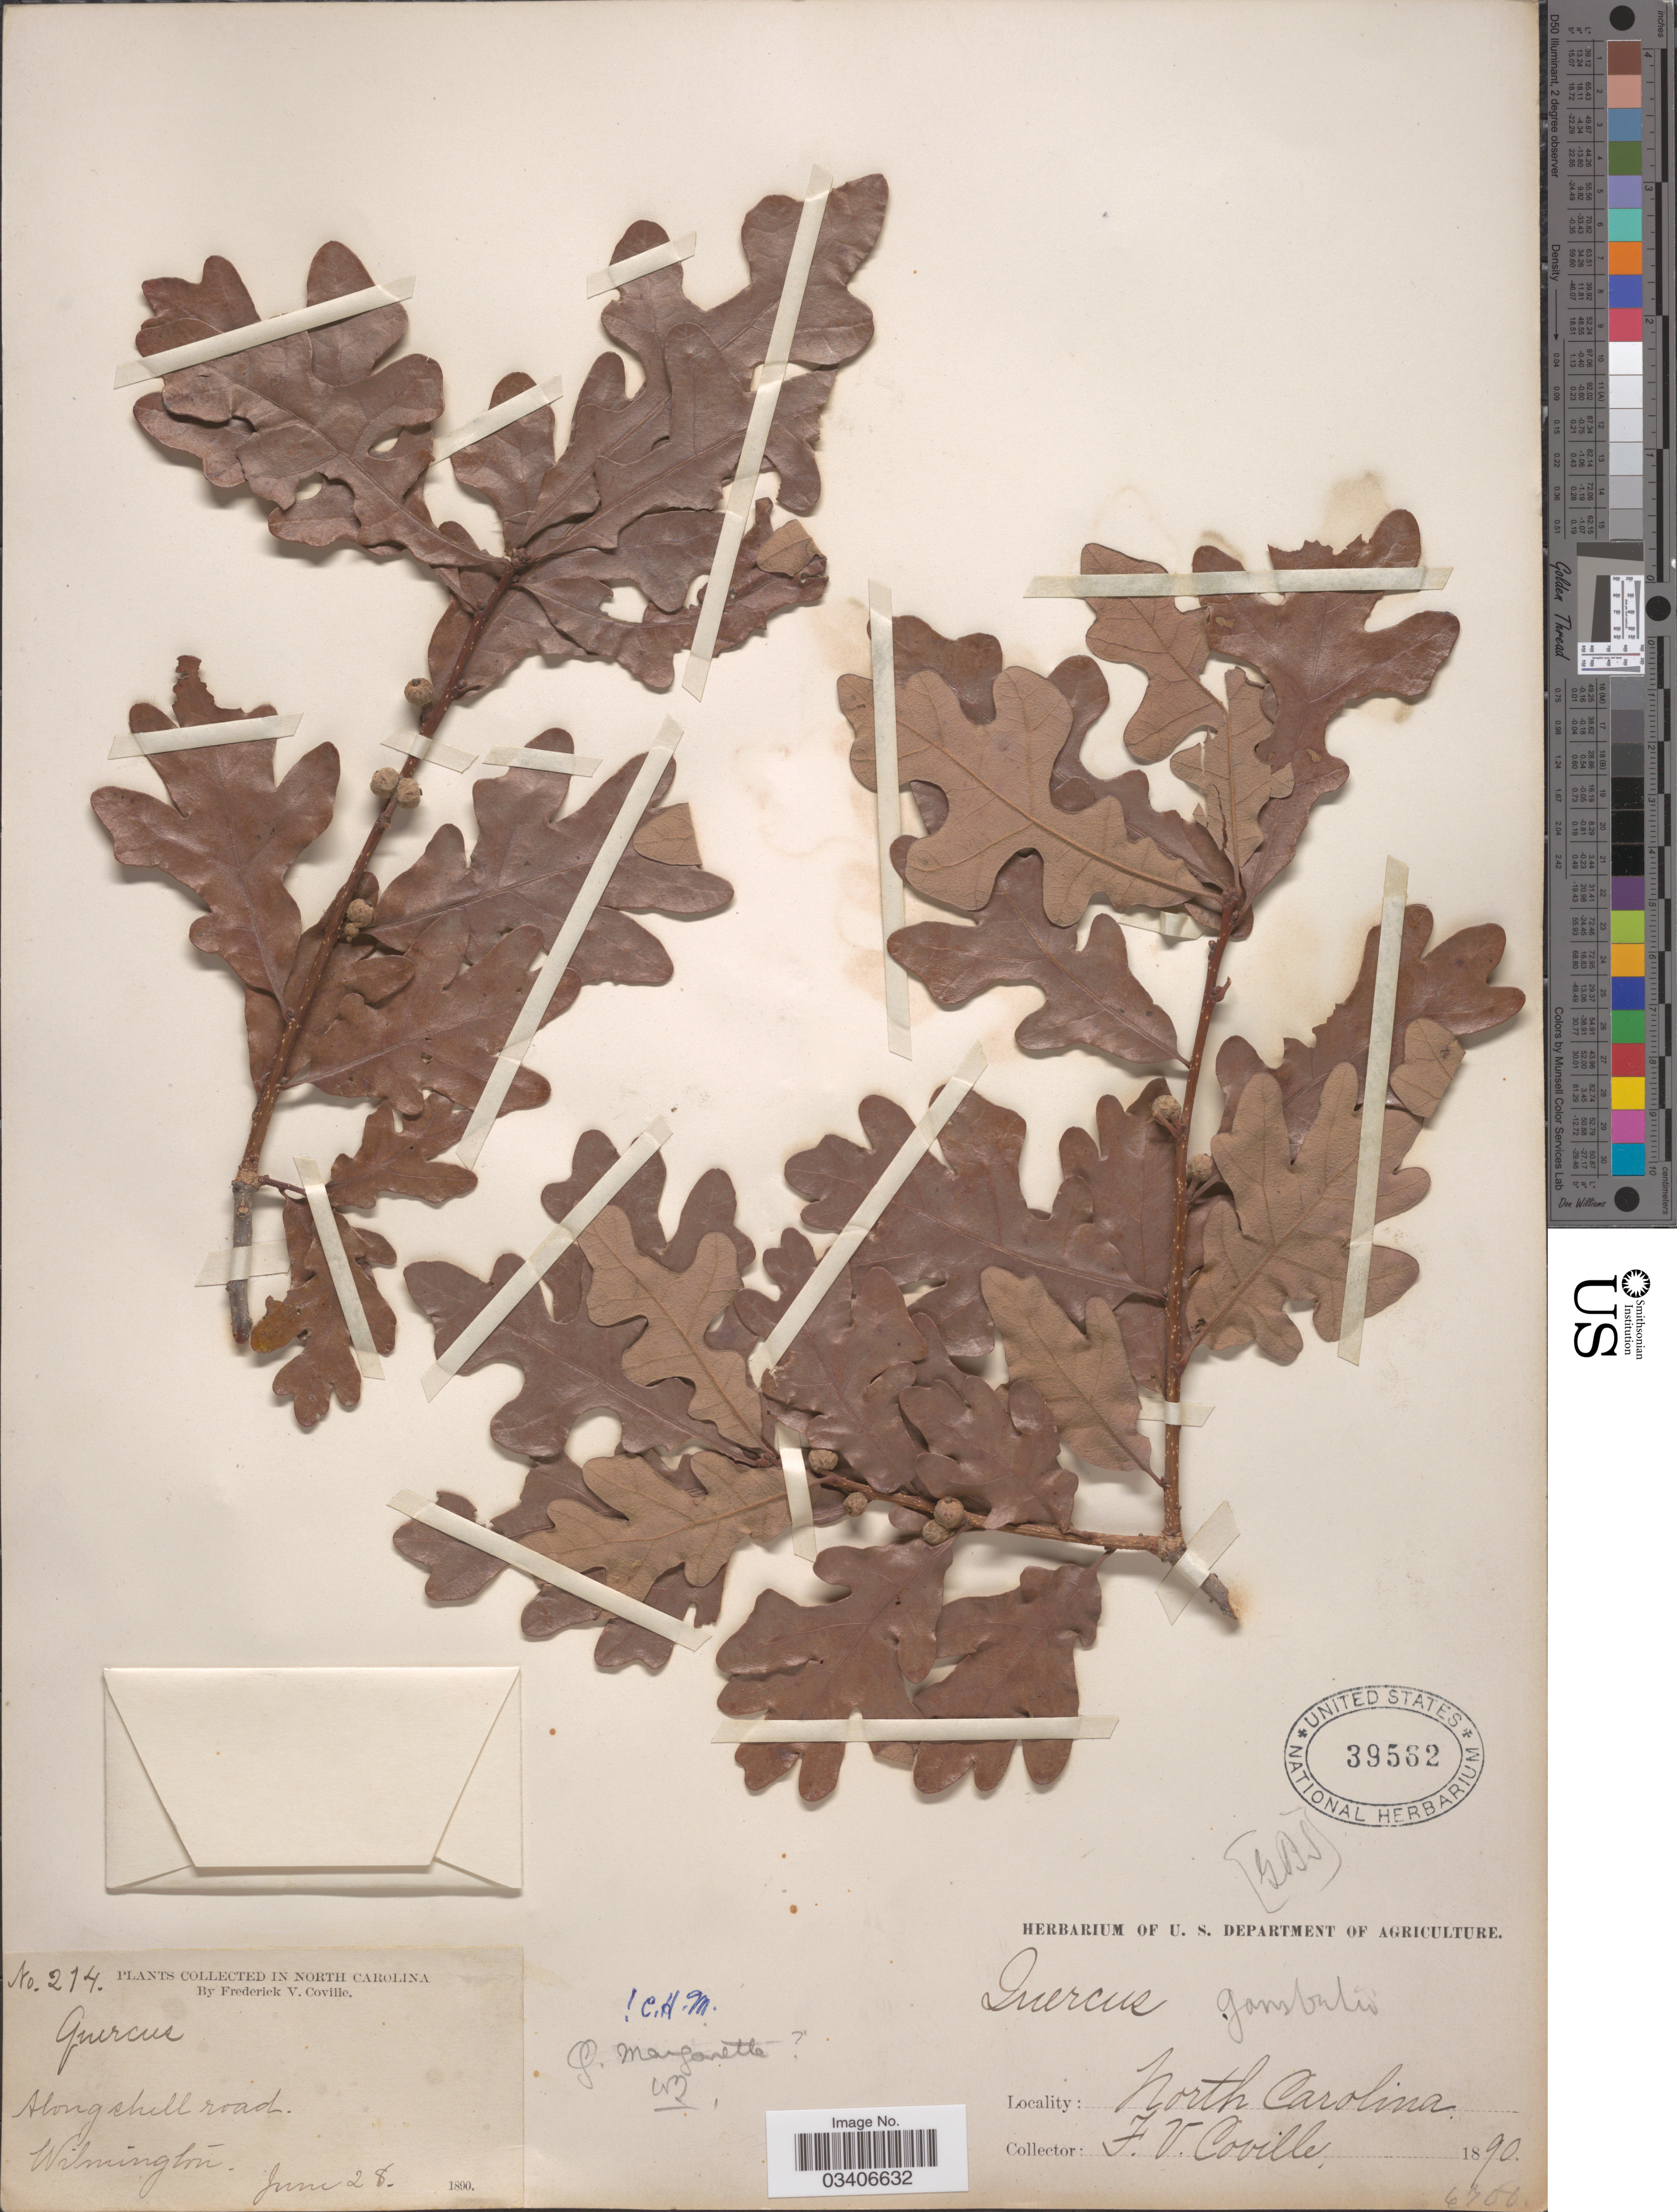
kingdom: Plantae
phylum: Tracheophyta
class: Magnoliopsida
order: Fagales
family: Fagaceae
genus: Quercus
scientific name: Quercus margarettae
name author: Ashe ex Small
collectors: F. V. Coville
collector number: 214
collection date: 1890-06-28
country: United States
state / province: North Carolina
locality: Along shell road. Wilmington.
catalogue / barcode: US 39562